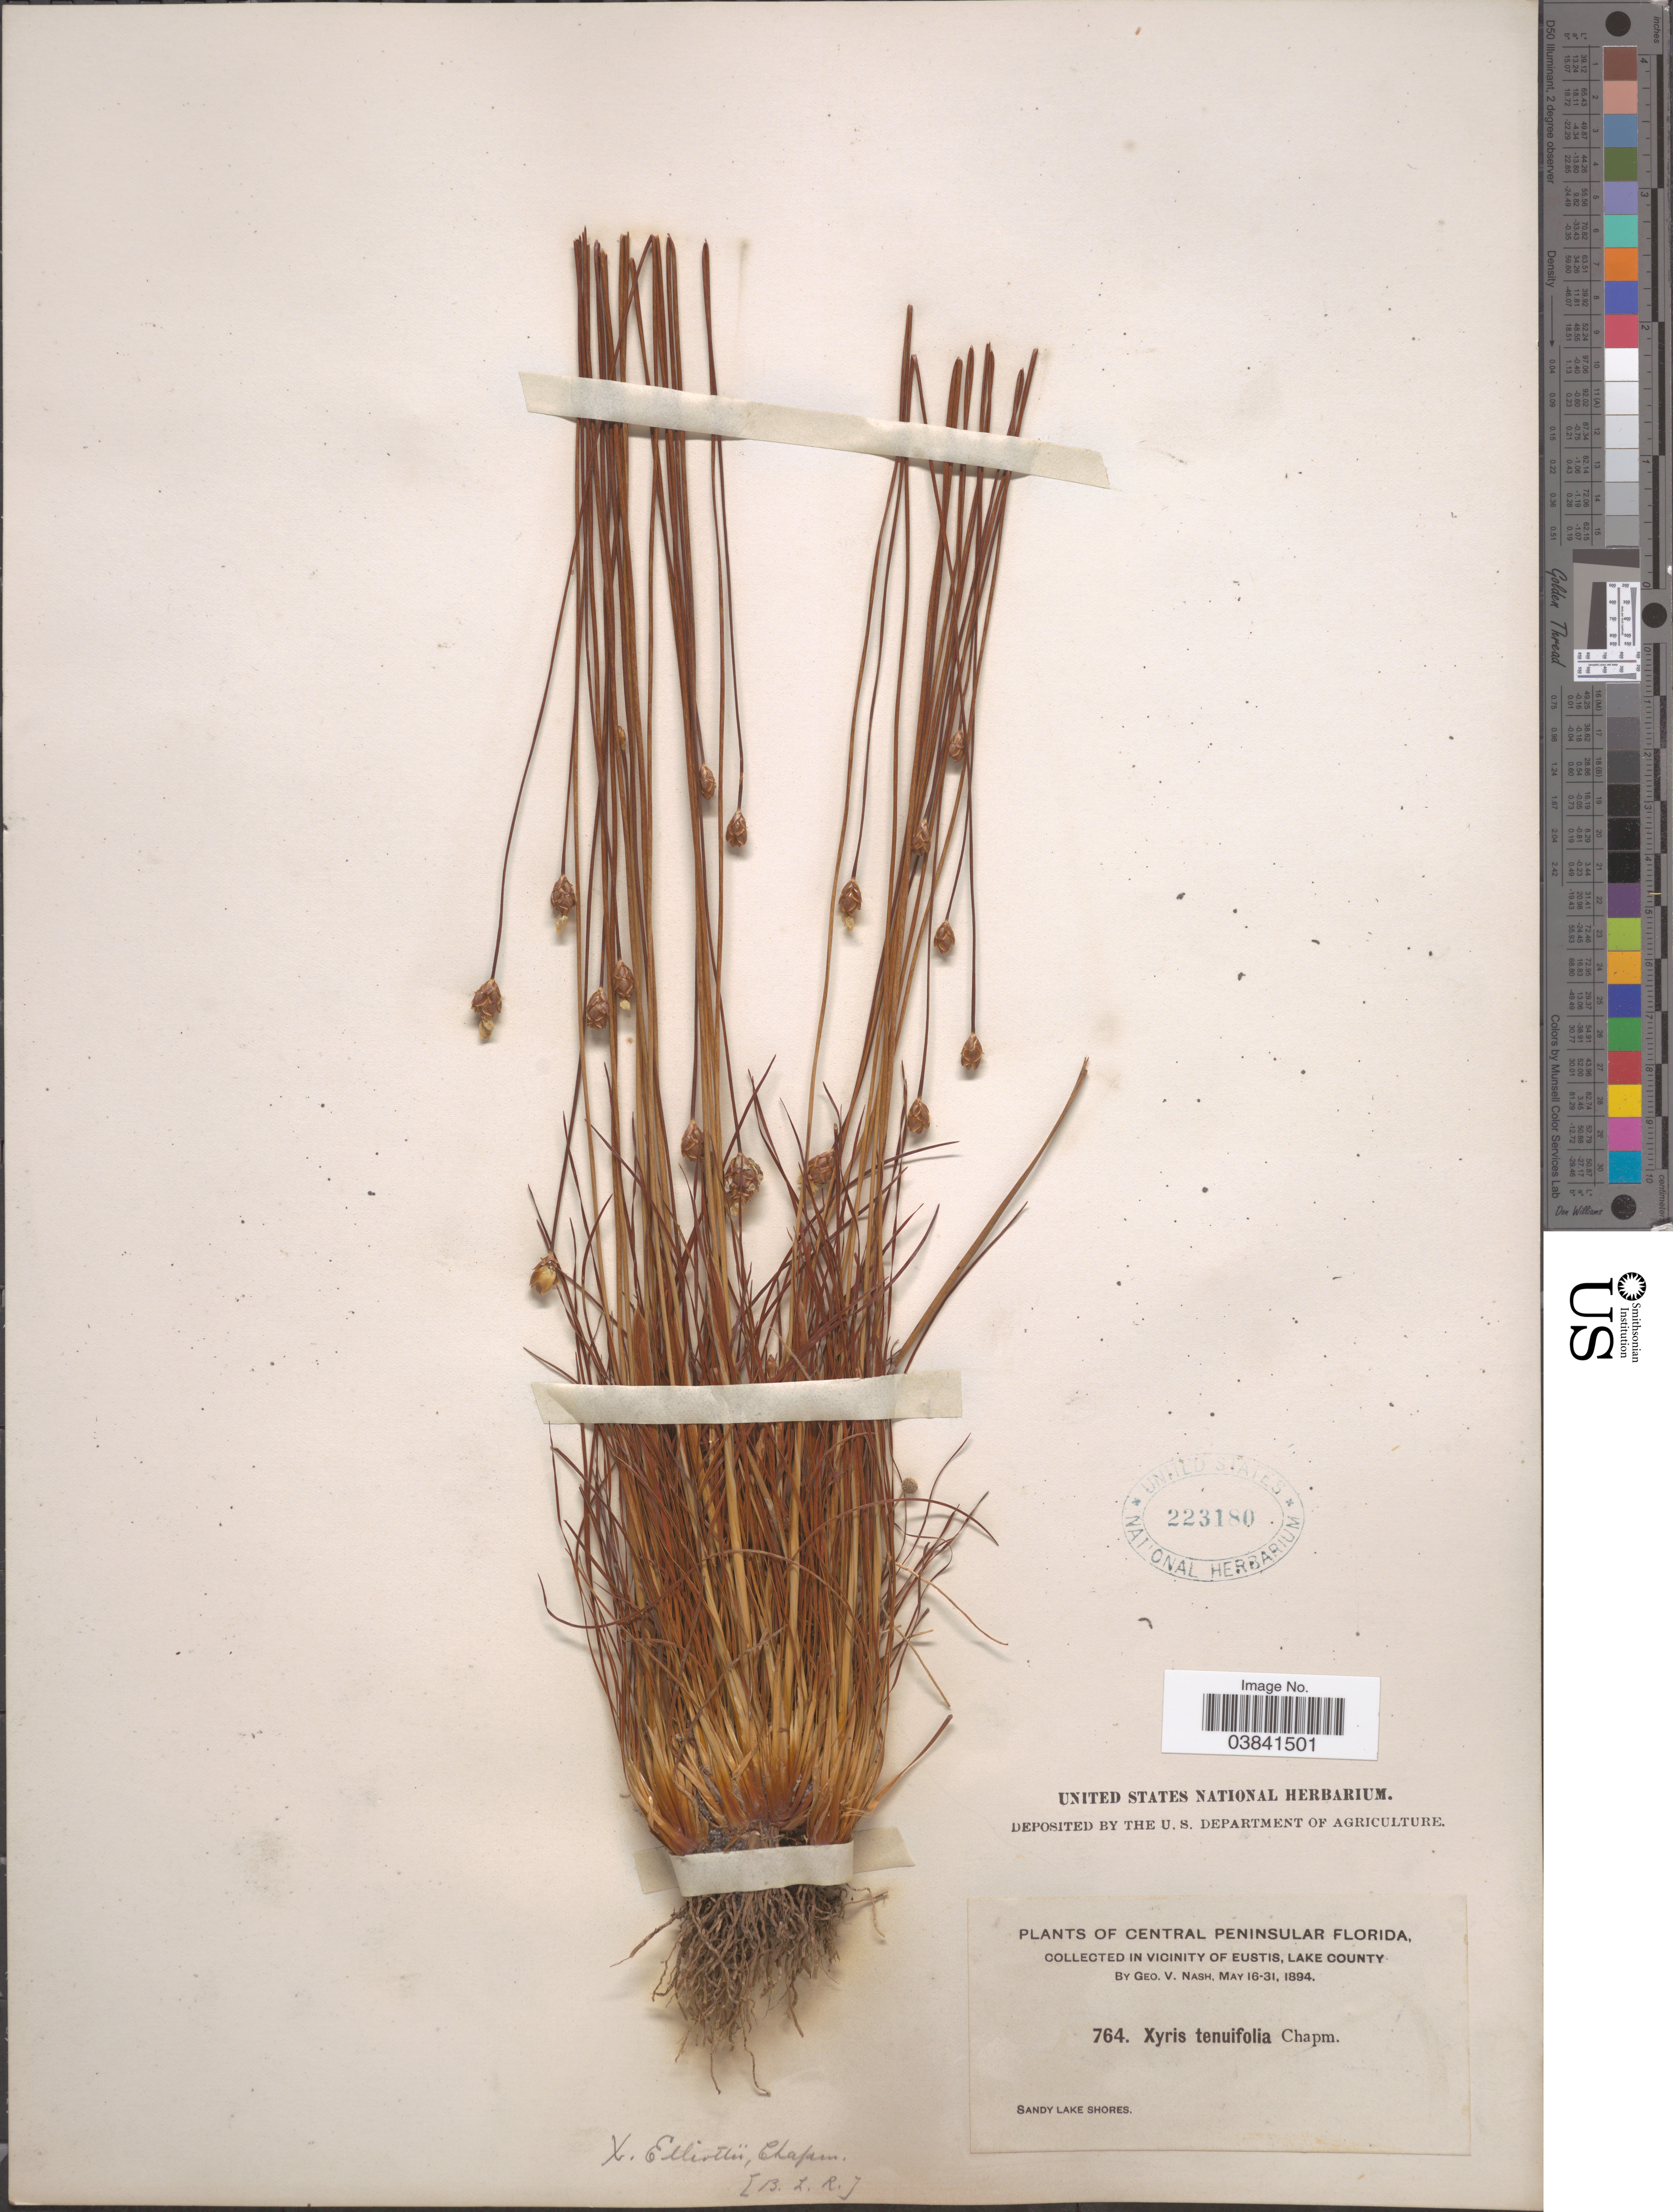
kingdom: Plantae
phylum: Tracheophyta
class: Liliopsida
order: Poales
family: Xyridaceae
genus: Xyris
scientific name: Xyris elliottii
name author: Chapm.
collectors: G. V. Nash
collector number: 764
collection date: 1894-05-16/1894-05-31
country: United States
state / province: Florida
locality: Central Peninsular Florida. In vicinity of Eustis, Lake County. Sandy lake shores.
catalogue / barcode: US 223180